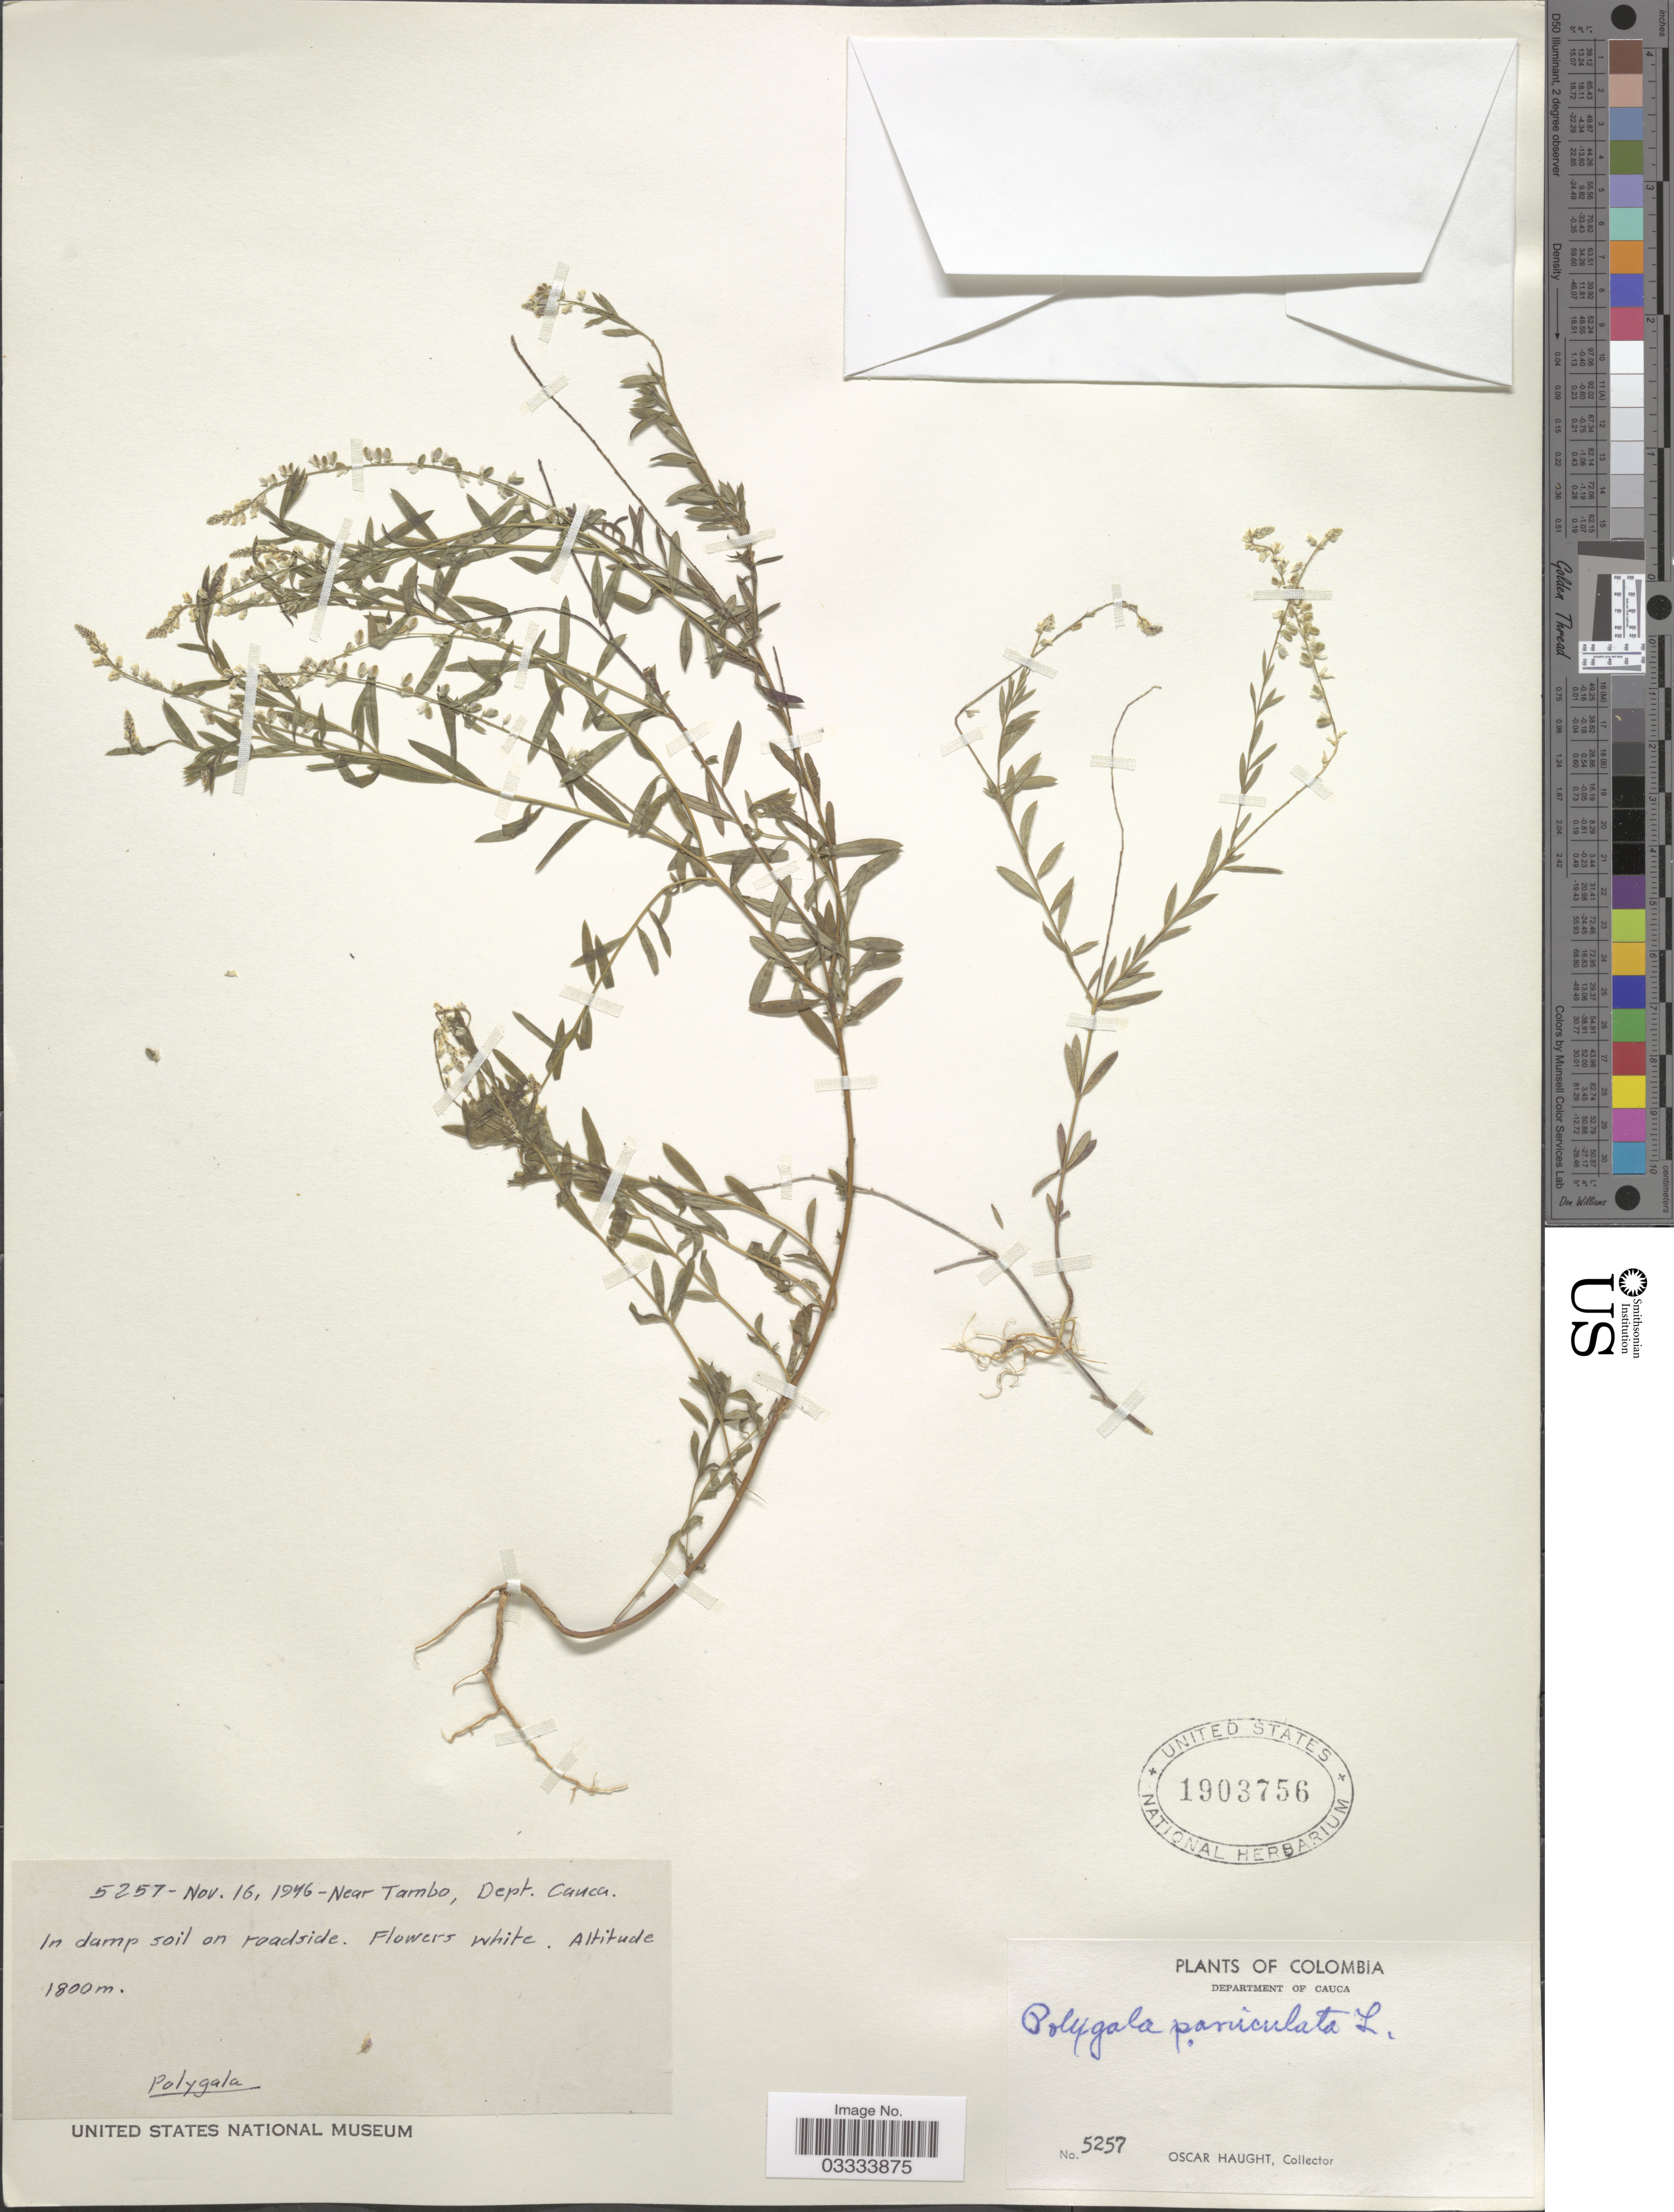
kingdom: Plantae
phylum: Tracheophyta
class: Magnoliopsida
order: Fabales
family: Polygalaceae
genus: Polygala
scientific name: Polygala paniculata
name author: L.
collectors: O. L. Haught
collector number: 5257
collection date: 1946-11-16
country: Colombia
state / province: Cauca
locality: Department of Cauca. Near Tambo.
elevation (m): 1800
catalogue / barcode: US 1903756